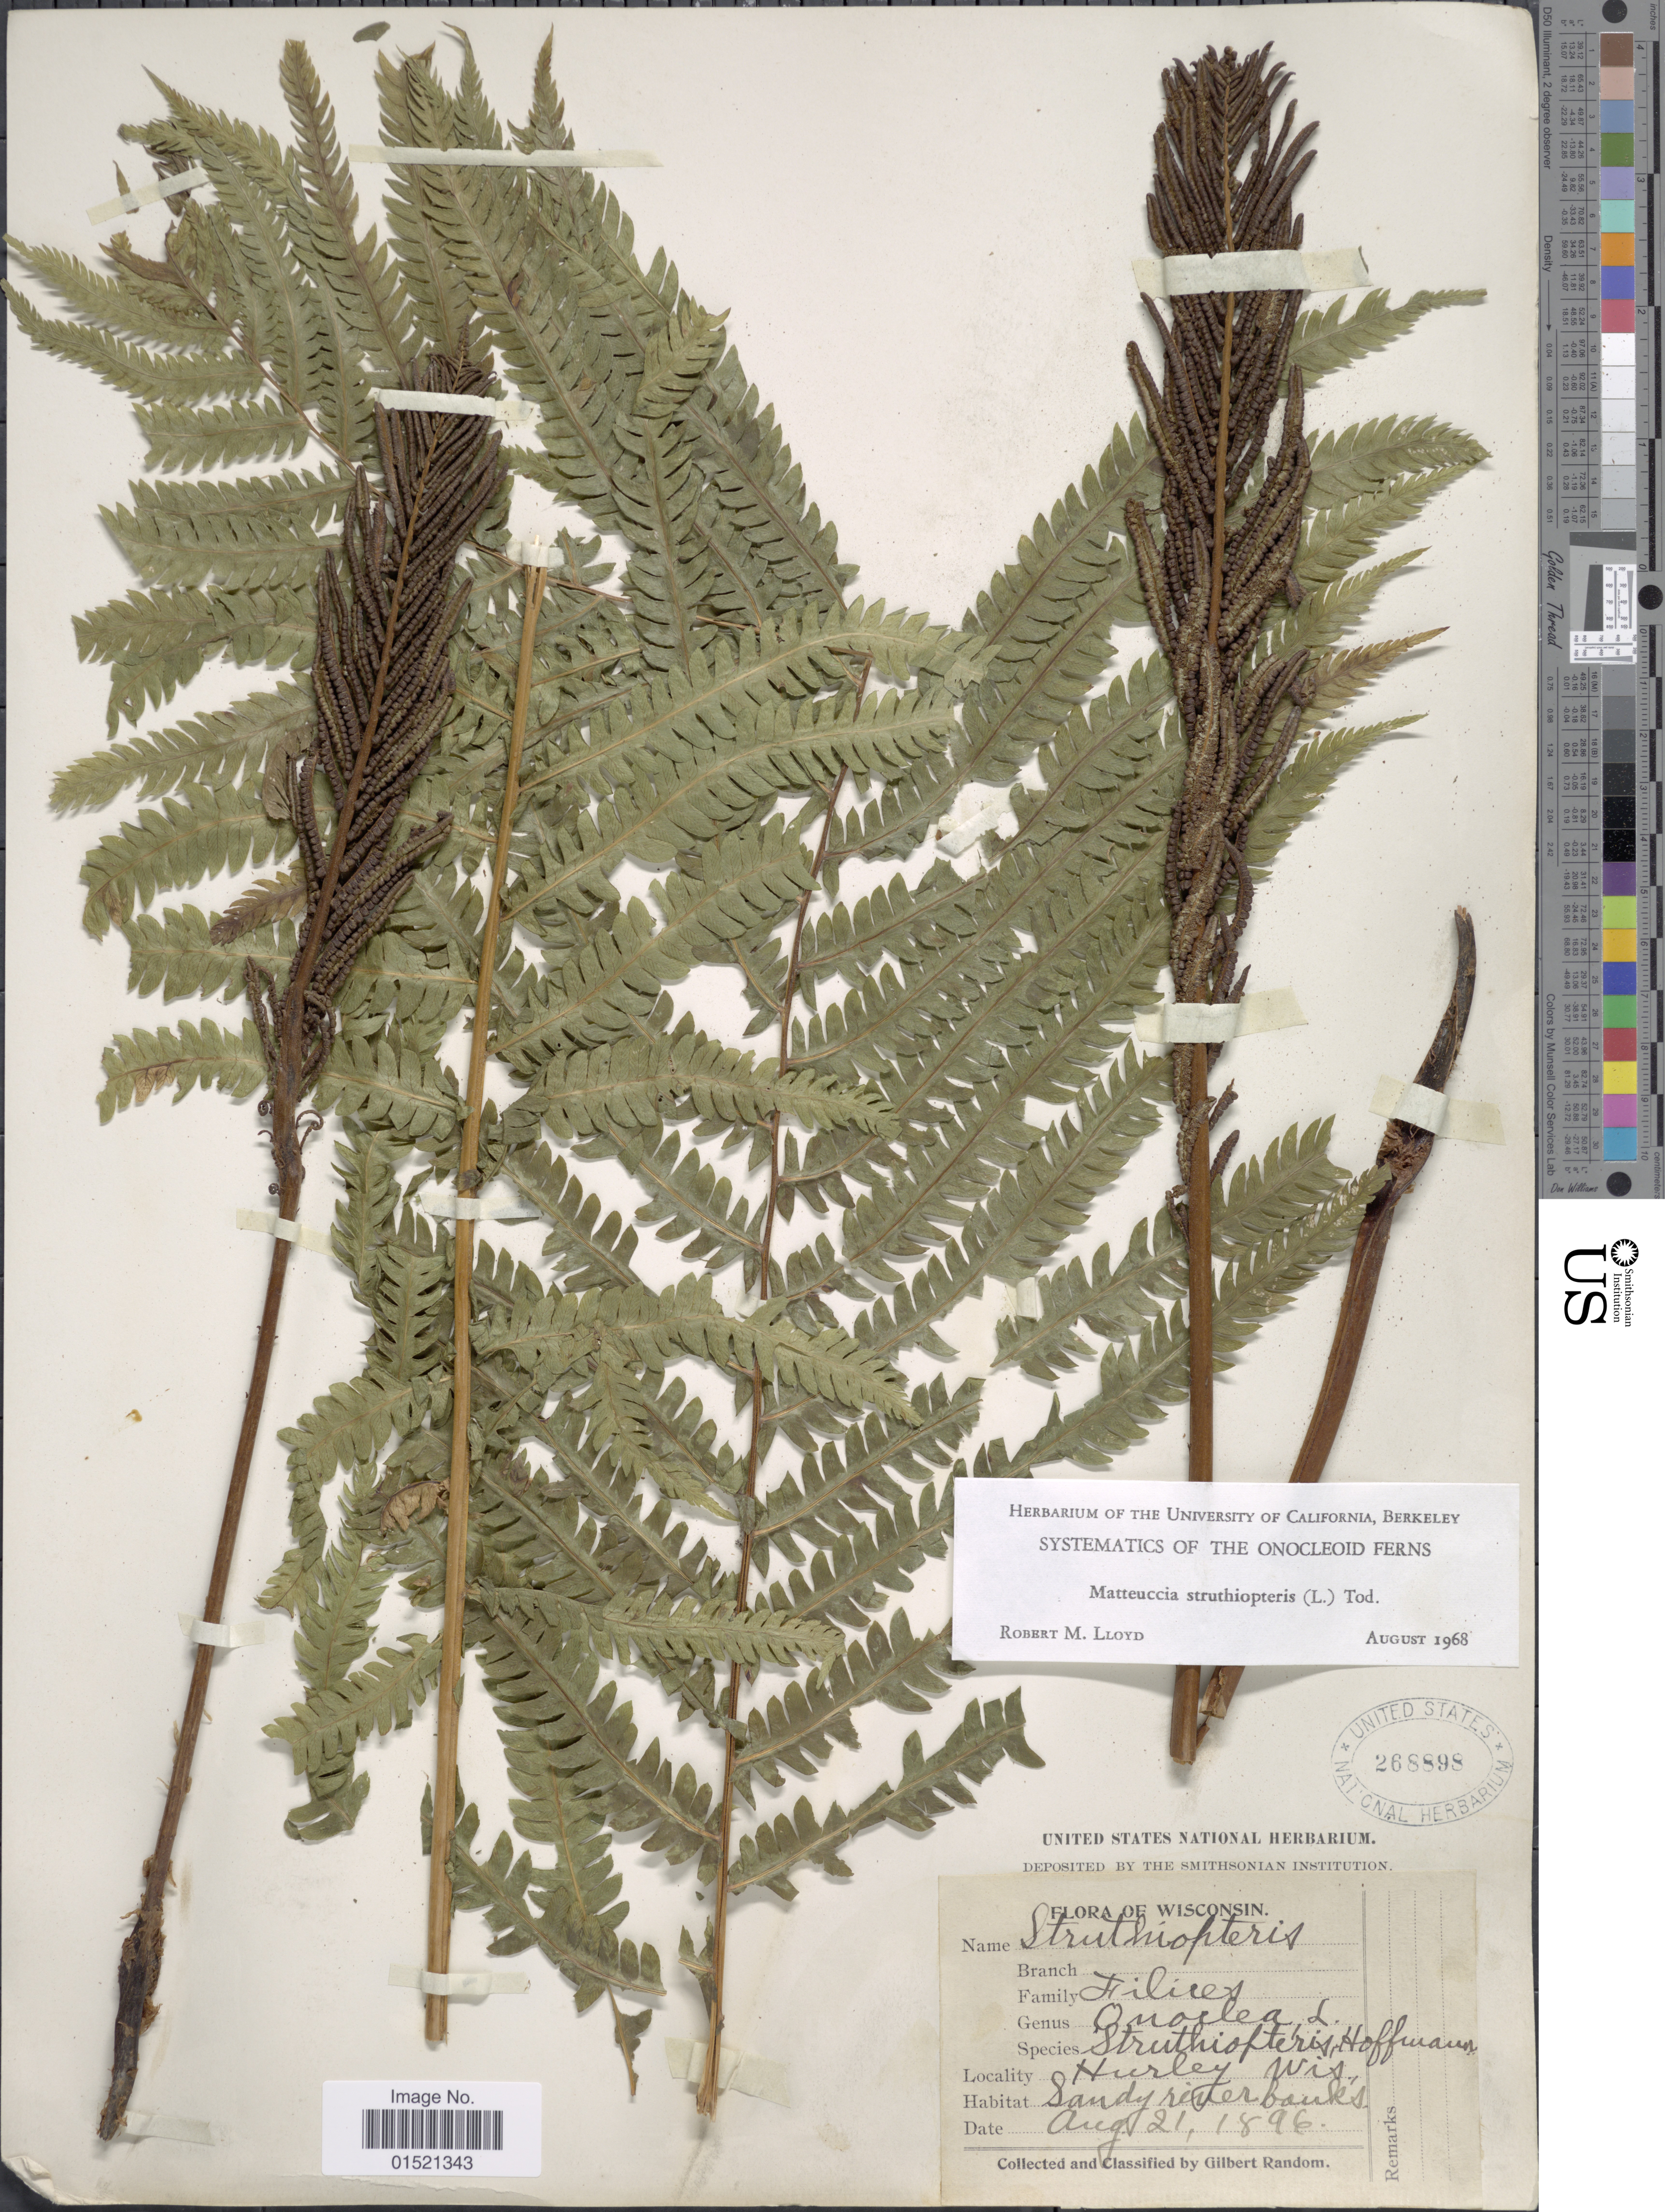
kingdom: Plantae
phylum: Tracheophyta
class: Polypodiopsida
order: Polypodiales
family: Onocleaceae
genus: Onoclea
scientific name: Onoclea sensibilis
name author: L.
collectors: G. Random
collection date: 1896-08-21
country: United States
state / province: Wisconsin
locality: Hurley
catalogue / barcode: US 268898